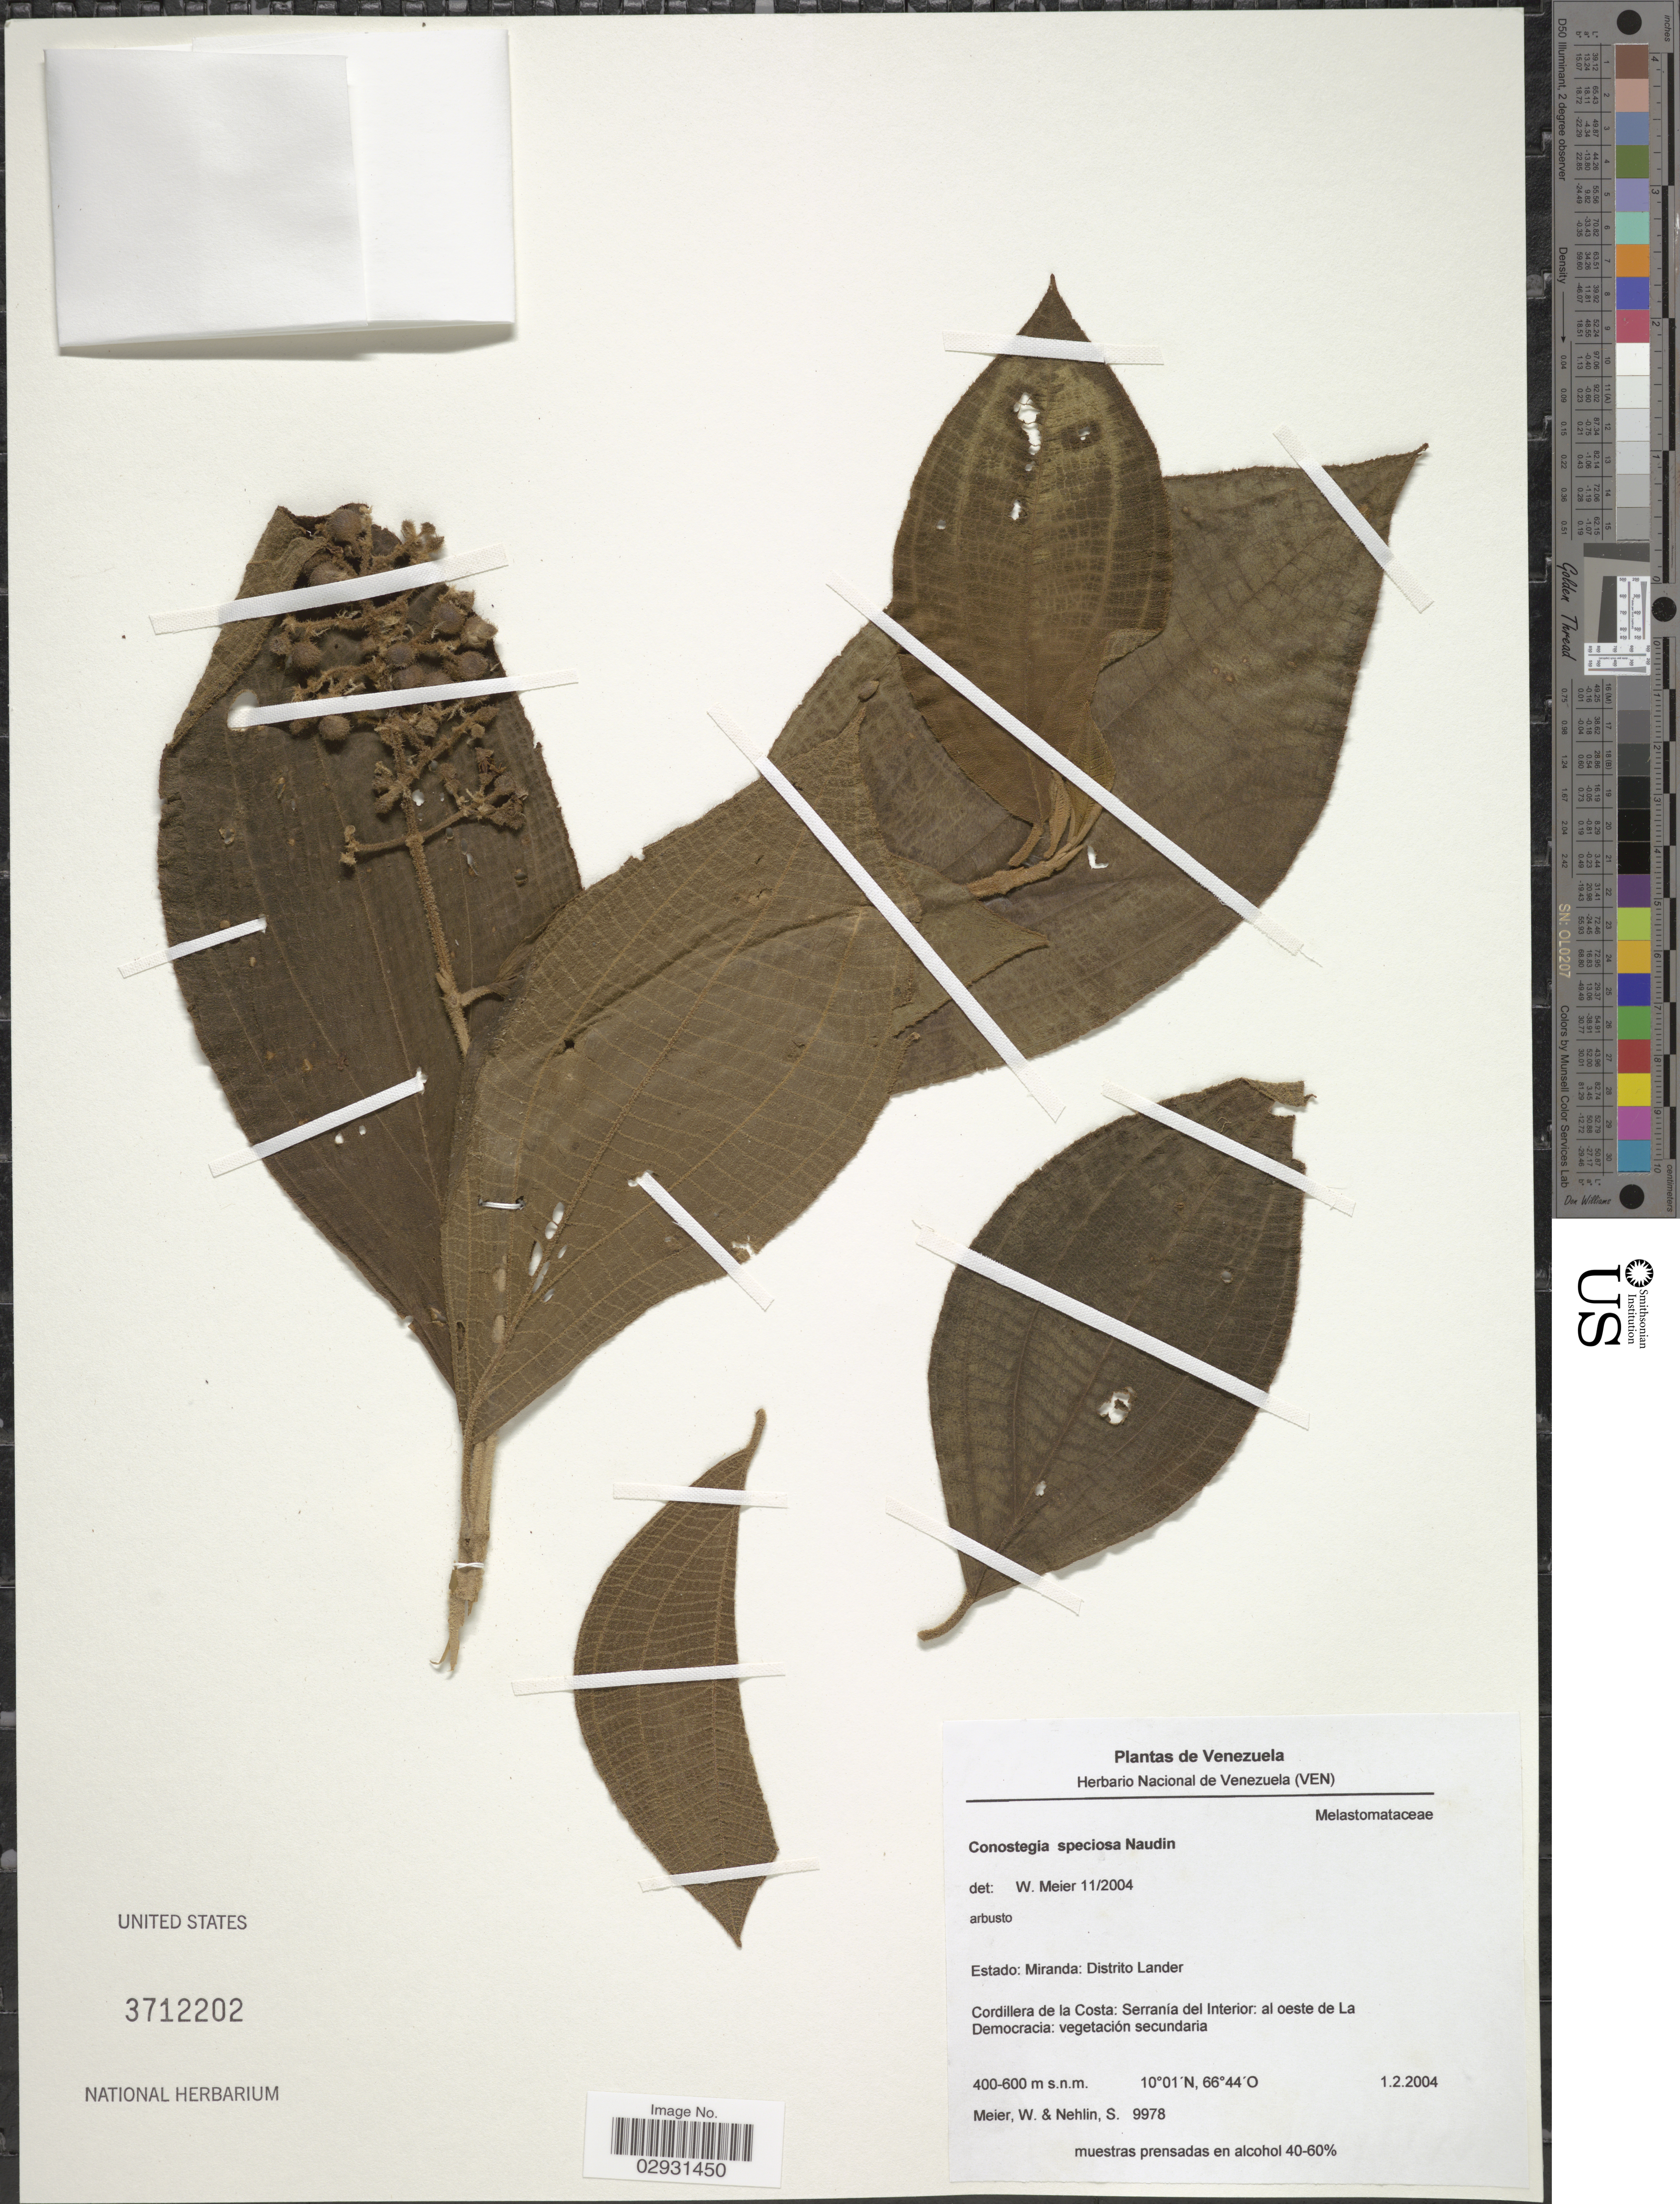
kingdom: Plantae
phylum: Tracheophyta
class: Magnoliopsida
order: Myrtales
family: Melastomataceae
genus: Conostegia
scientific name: Conostegia speciosa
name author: Naudin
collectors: W. Meier & S. Nehlin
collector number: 9978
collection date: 2004-02-01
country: Venezuela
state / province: Miranda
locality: Distrito Lander. Cordillera de la Costa: Serranía del Interior: al oeste de La Democracia.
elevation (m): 400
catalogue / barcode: US 3712202